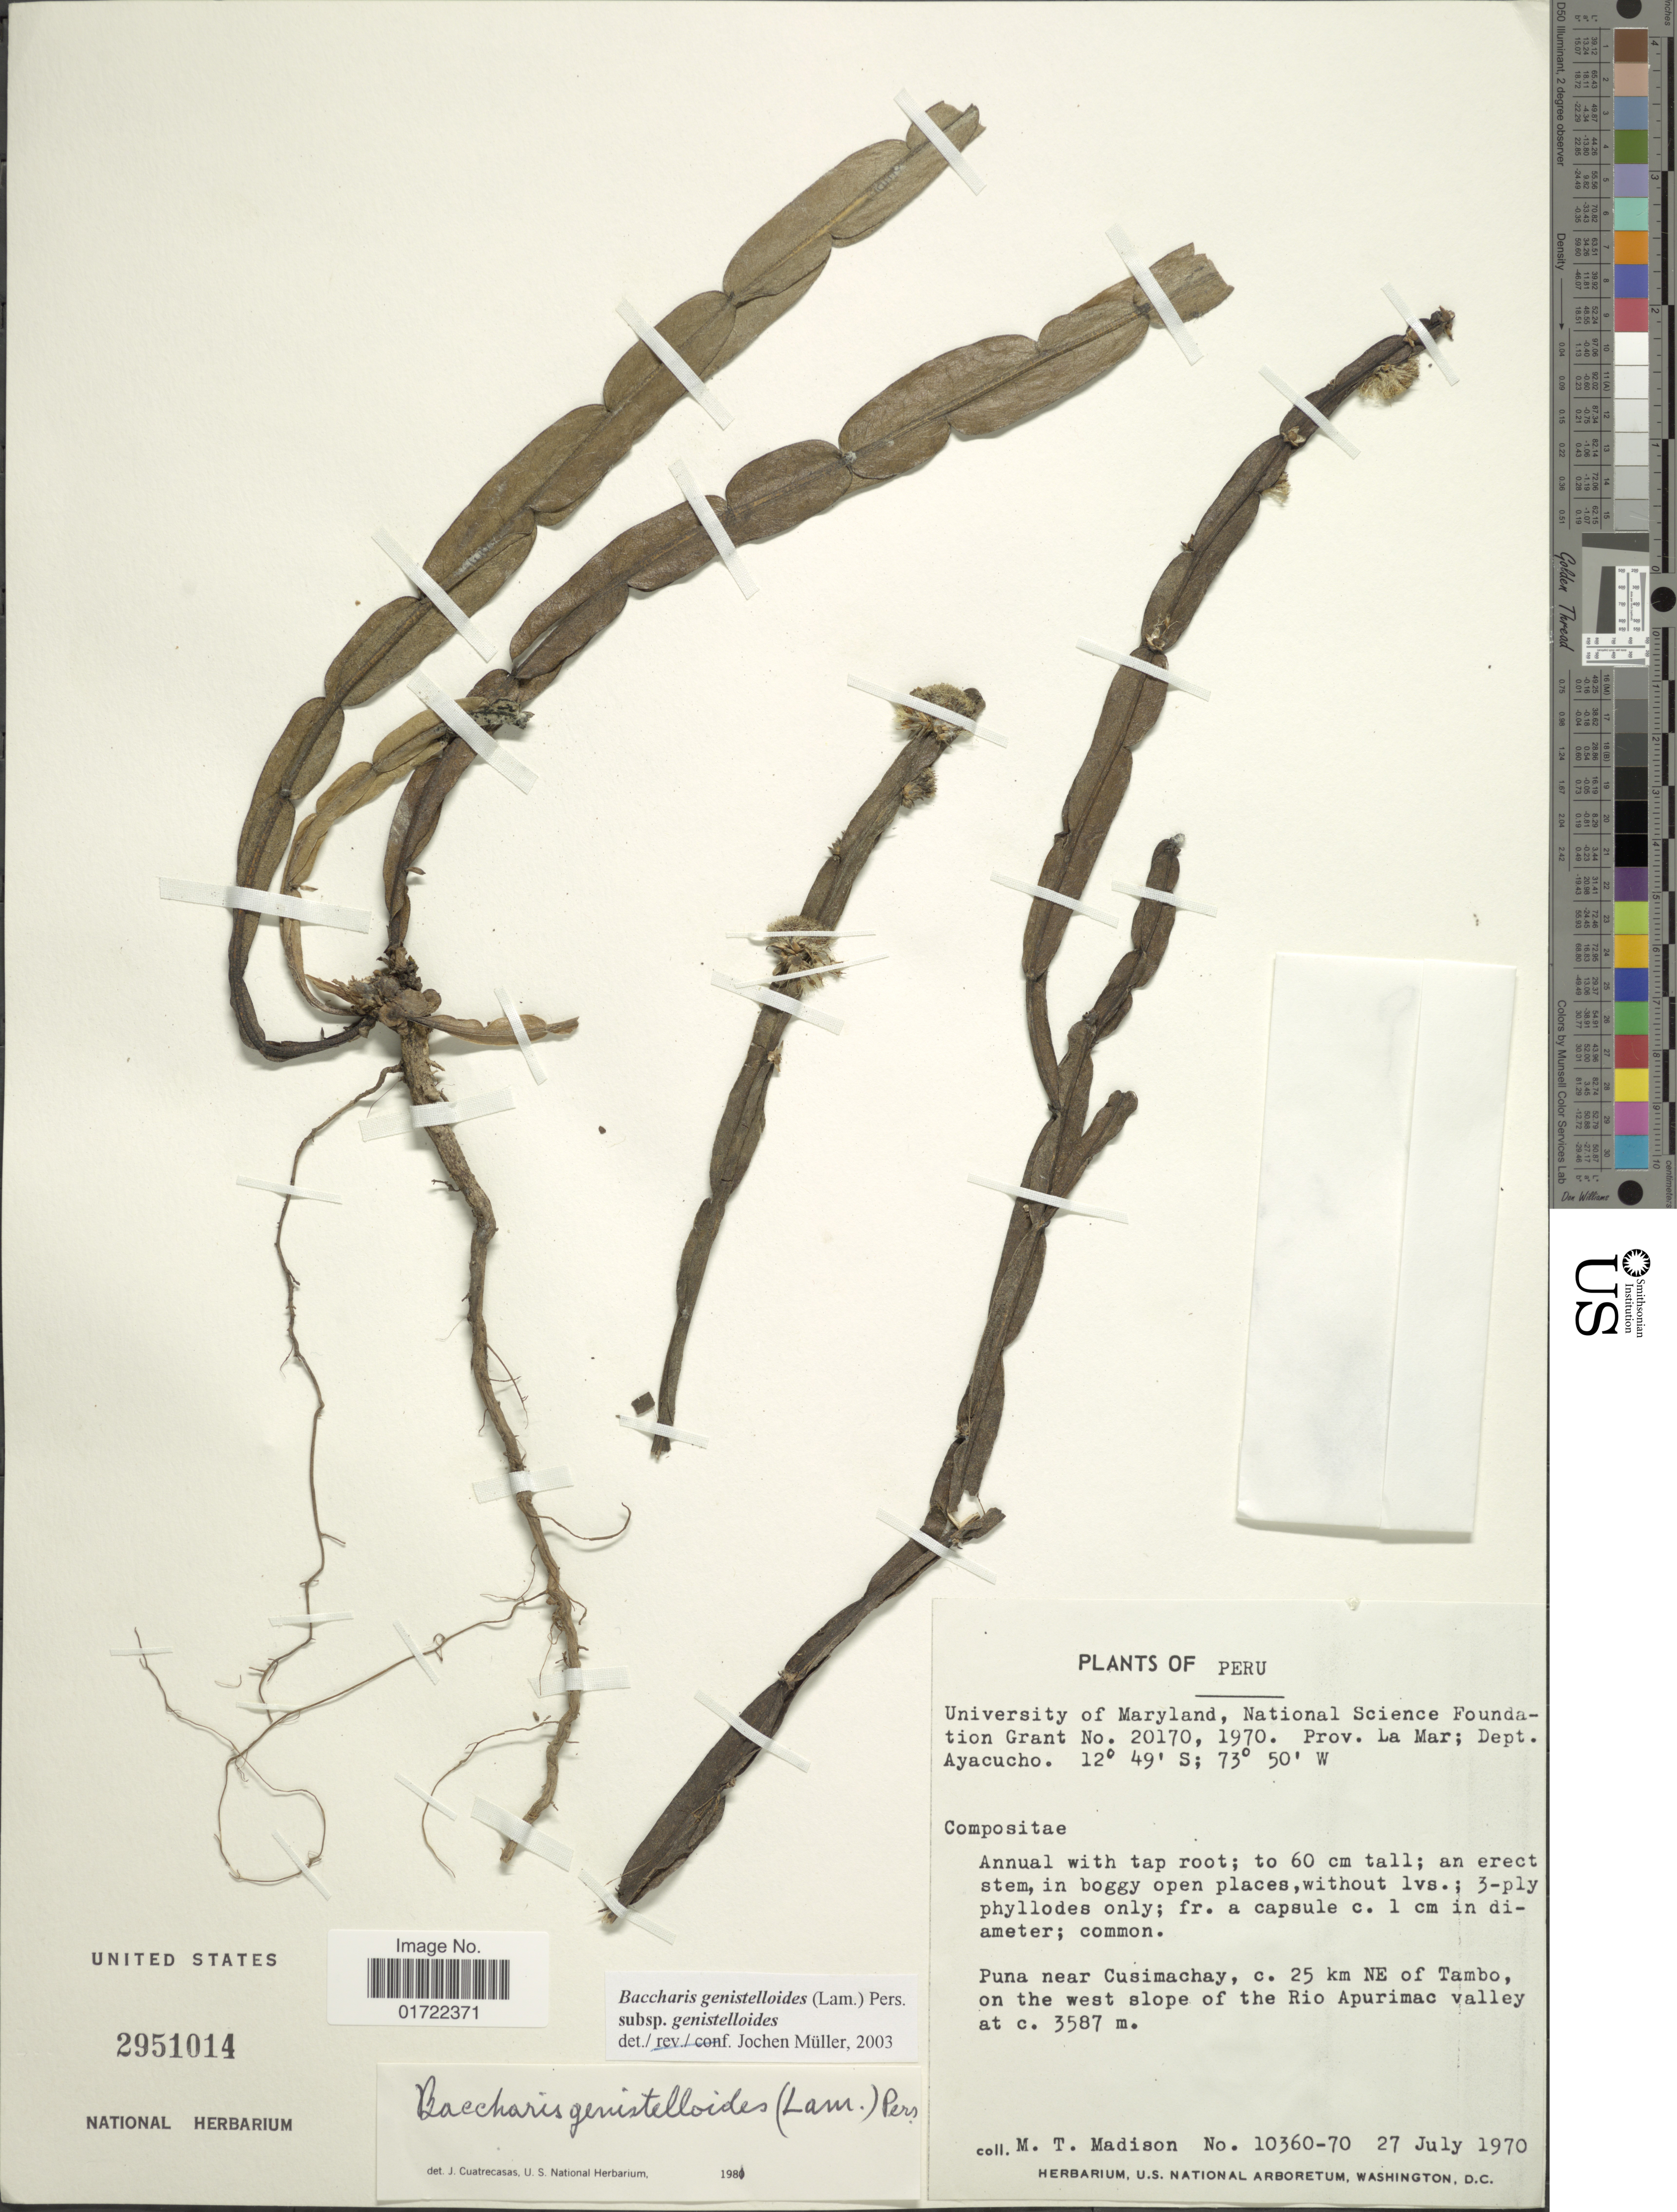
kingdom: Plantae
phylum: Tracheophyta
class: Magnoliopsida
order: Asterales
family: Asteraceae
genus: Baccharis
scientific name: Baccharis genistelloides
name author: (Lam.) Pers.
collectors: M. T. Madison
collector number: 10360-70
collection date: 1970-07-27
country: Peru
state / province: Ayacucho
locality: Prov. La Mar, Puna near Cusimachay, c. 25 km NE of Tambo, on the west slope of the Rio Apurimac valley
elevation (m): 3587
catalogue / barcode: US 2951014